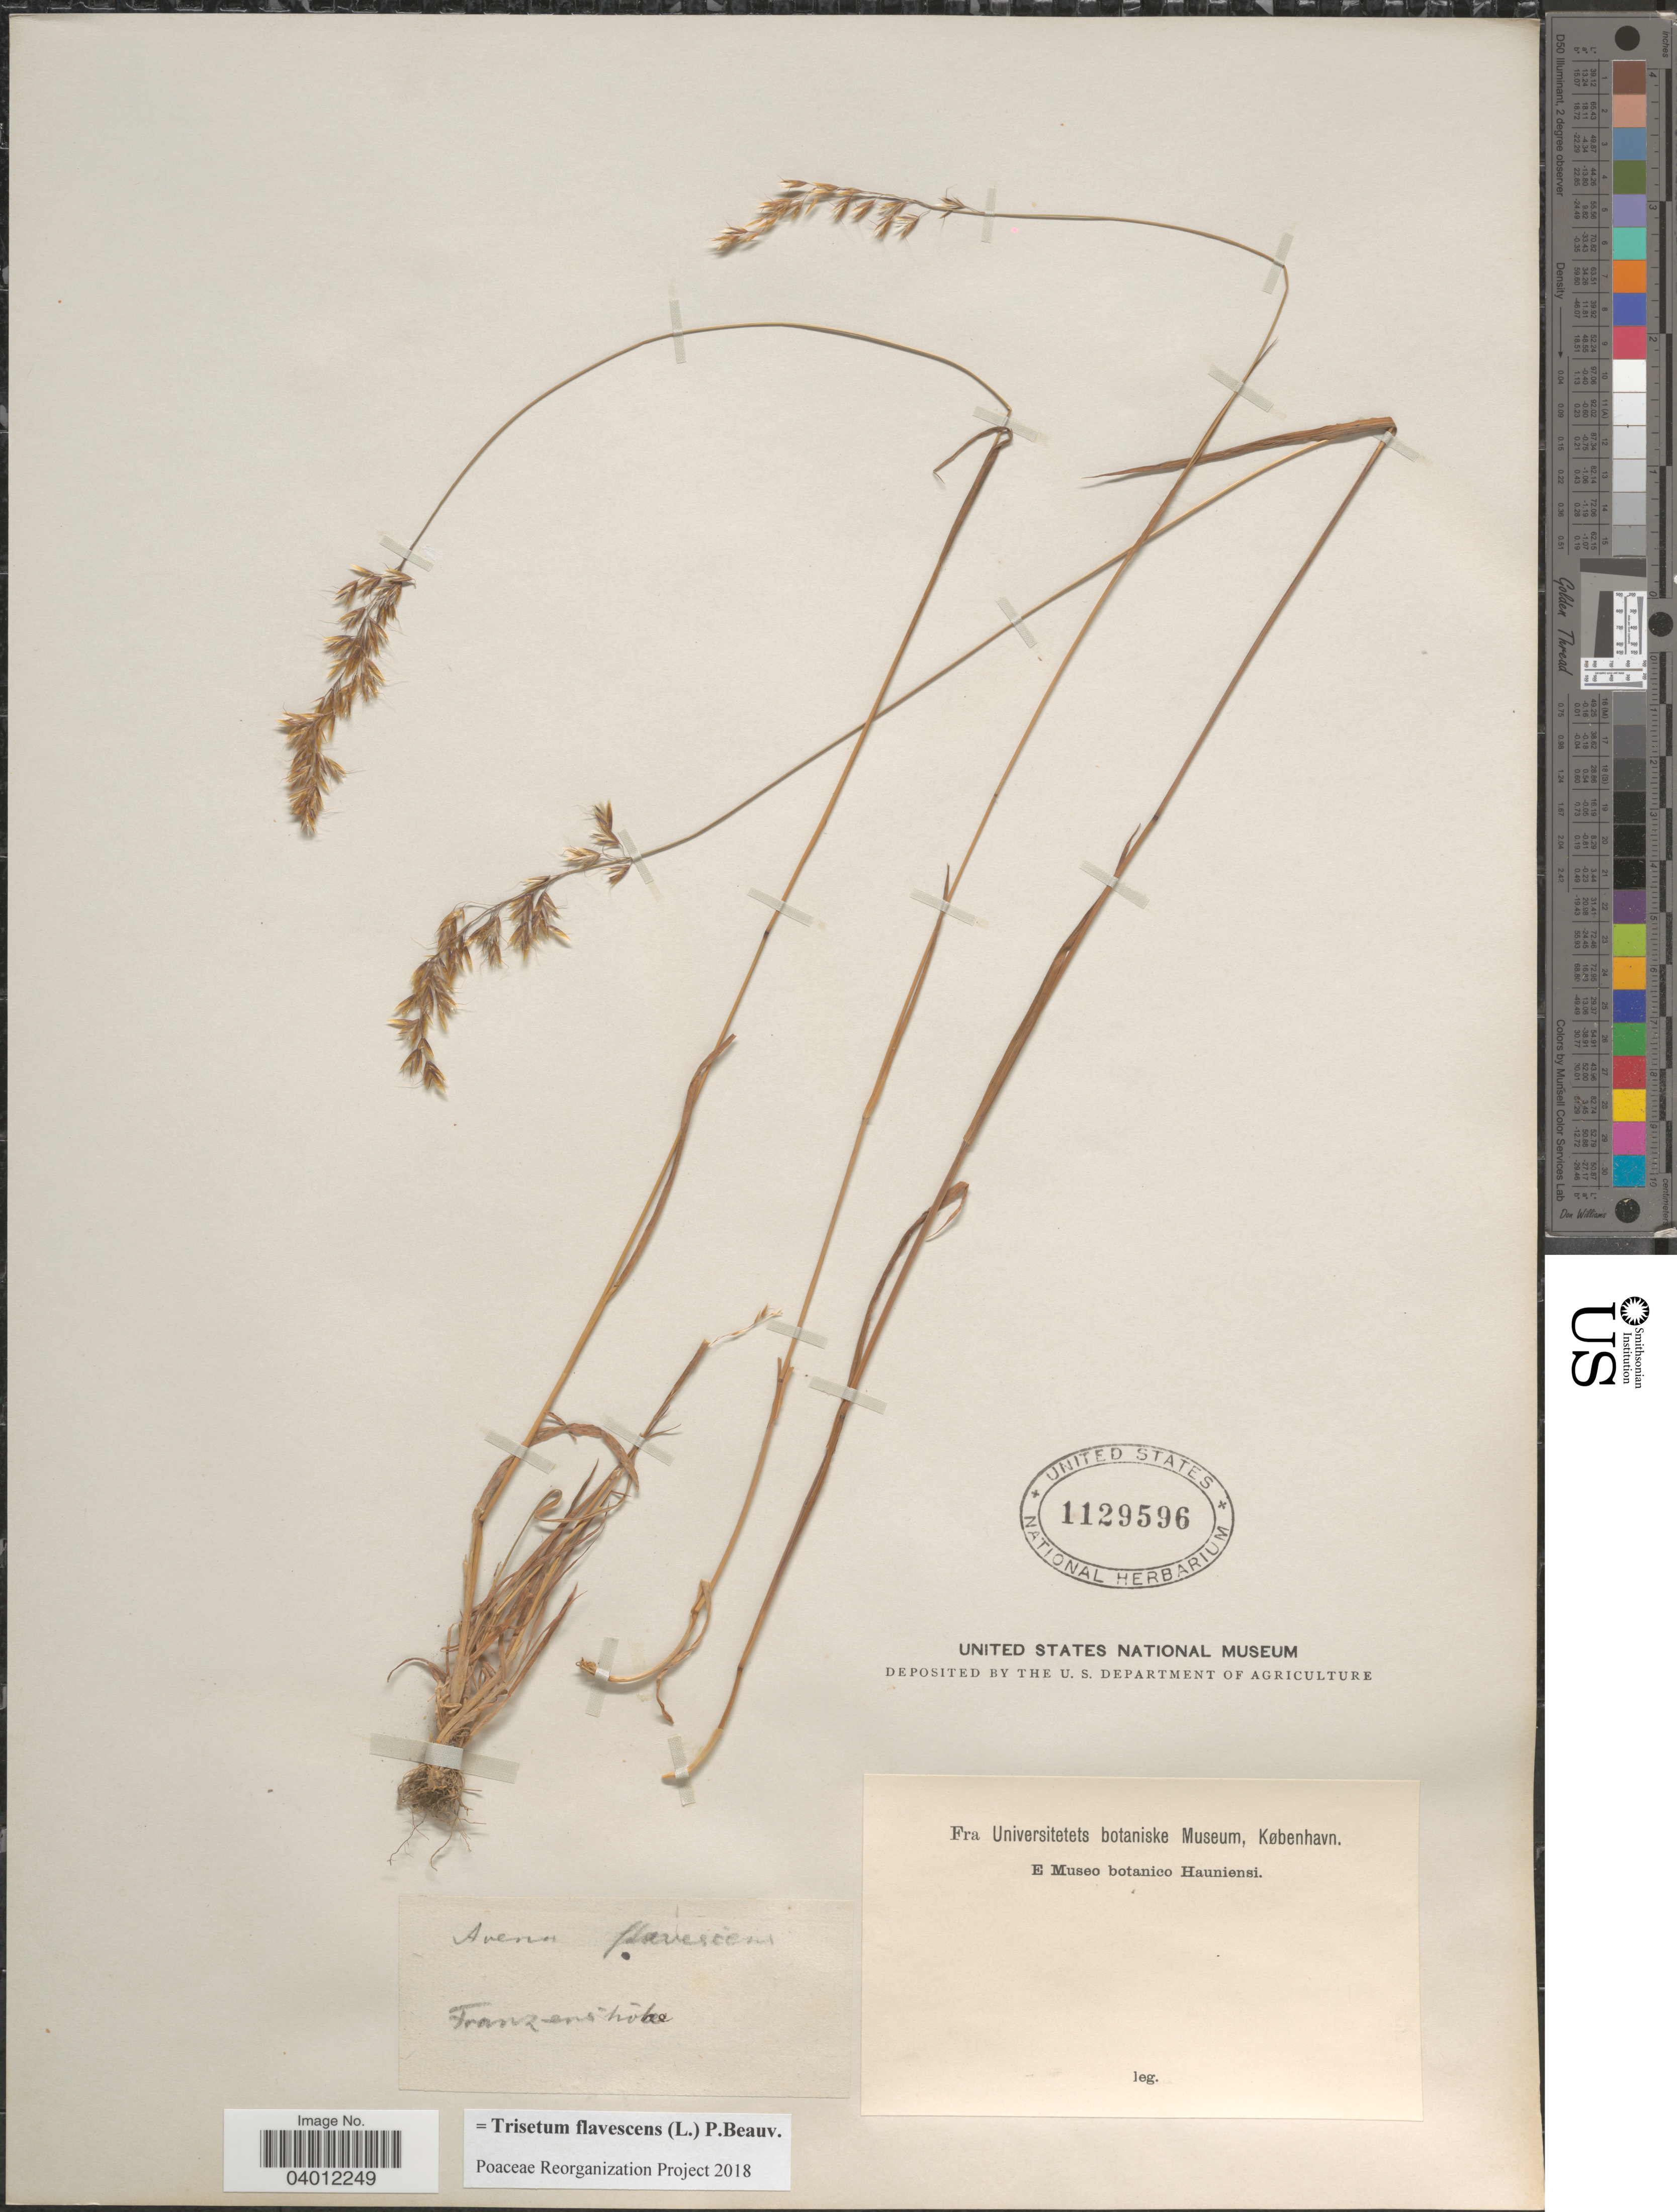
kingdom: Plantae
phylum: Tracheophyta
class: Liliopsida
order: Poales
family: Poaceae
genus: Trisetum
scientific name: Trisetum flavescens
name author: (L.) P. Beauv.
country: Italy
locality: Franzenshohe.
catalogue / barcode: US 1129596